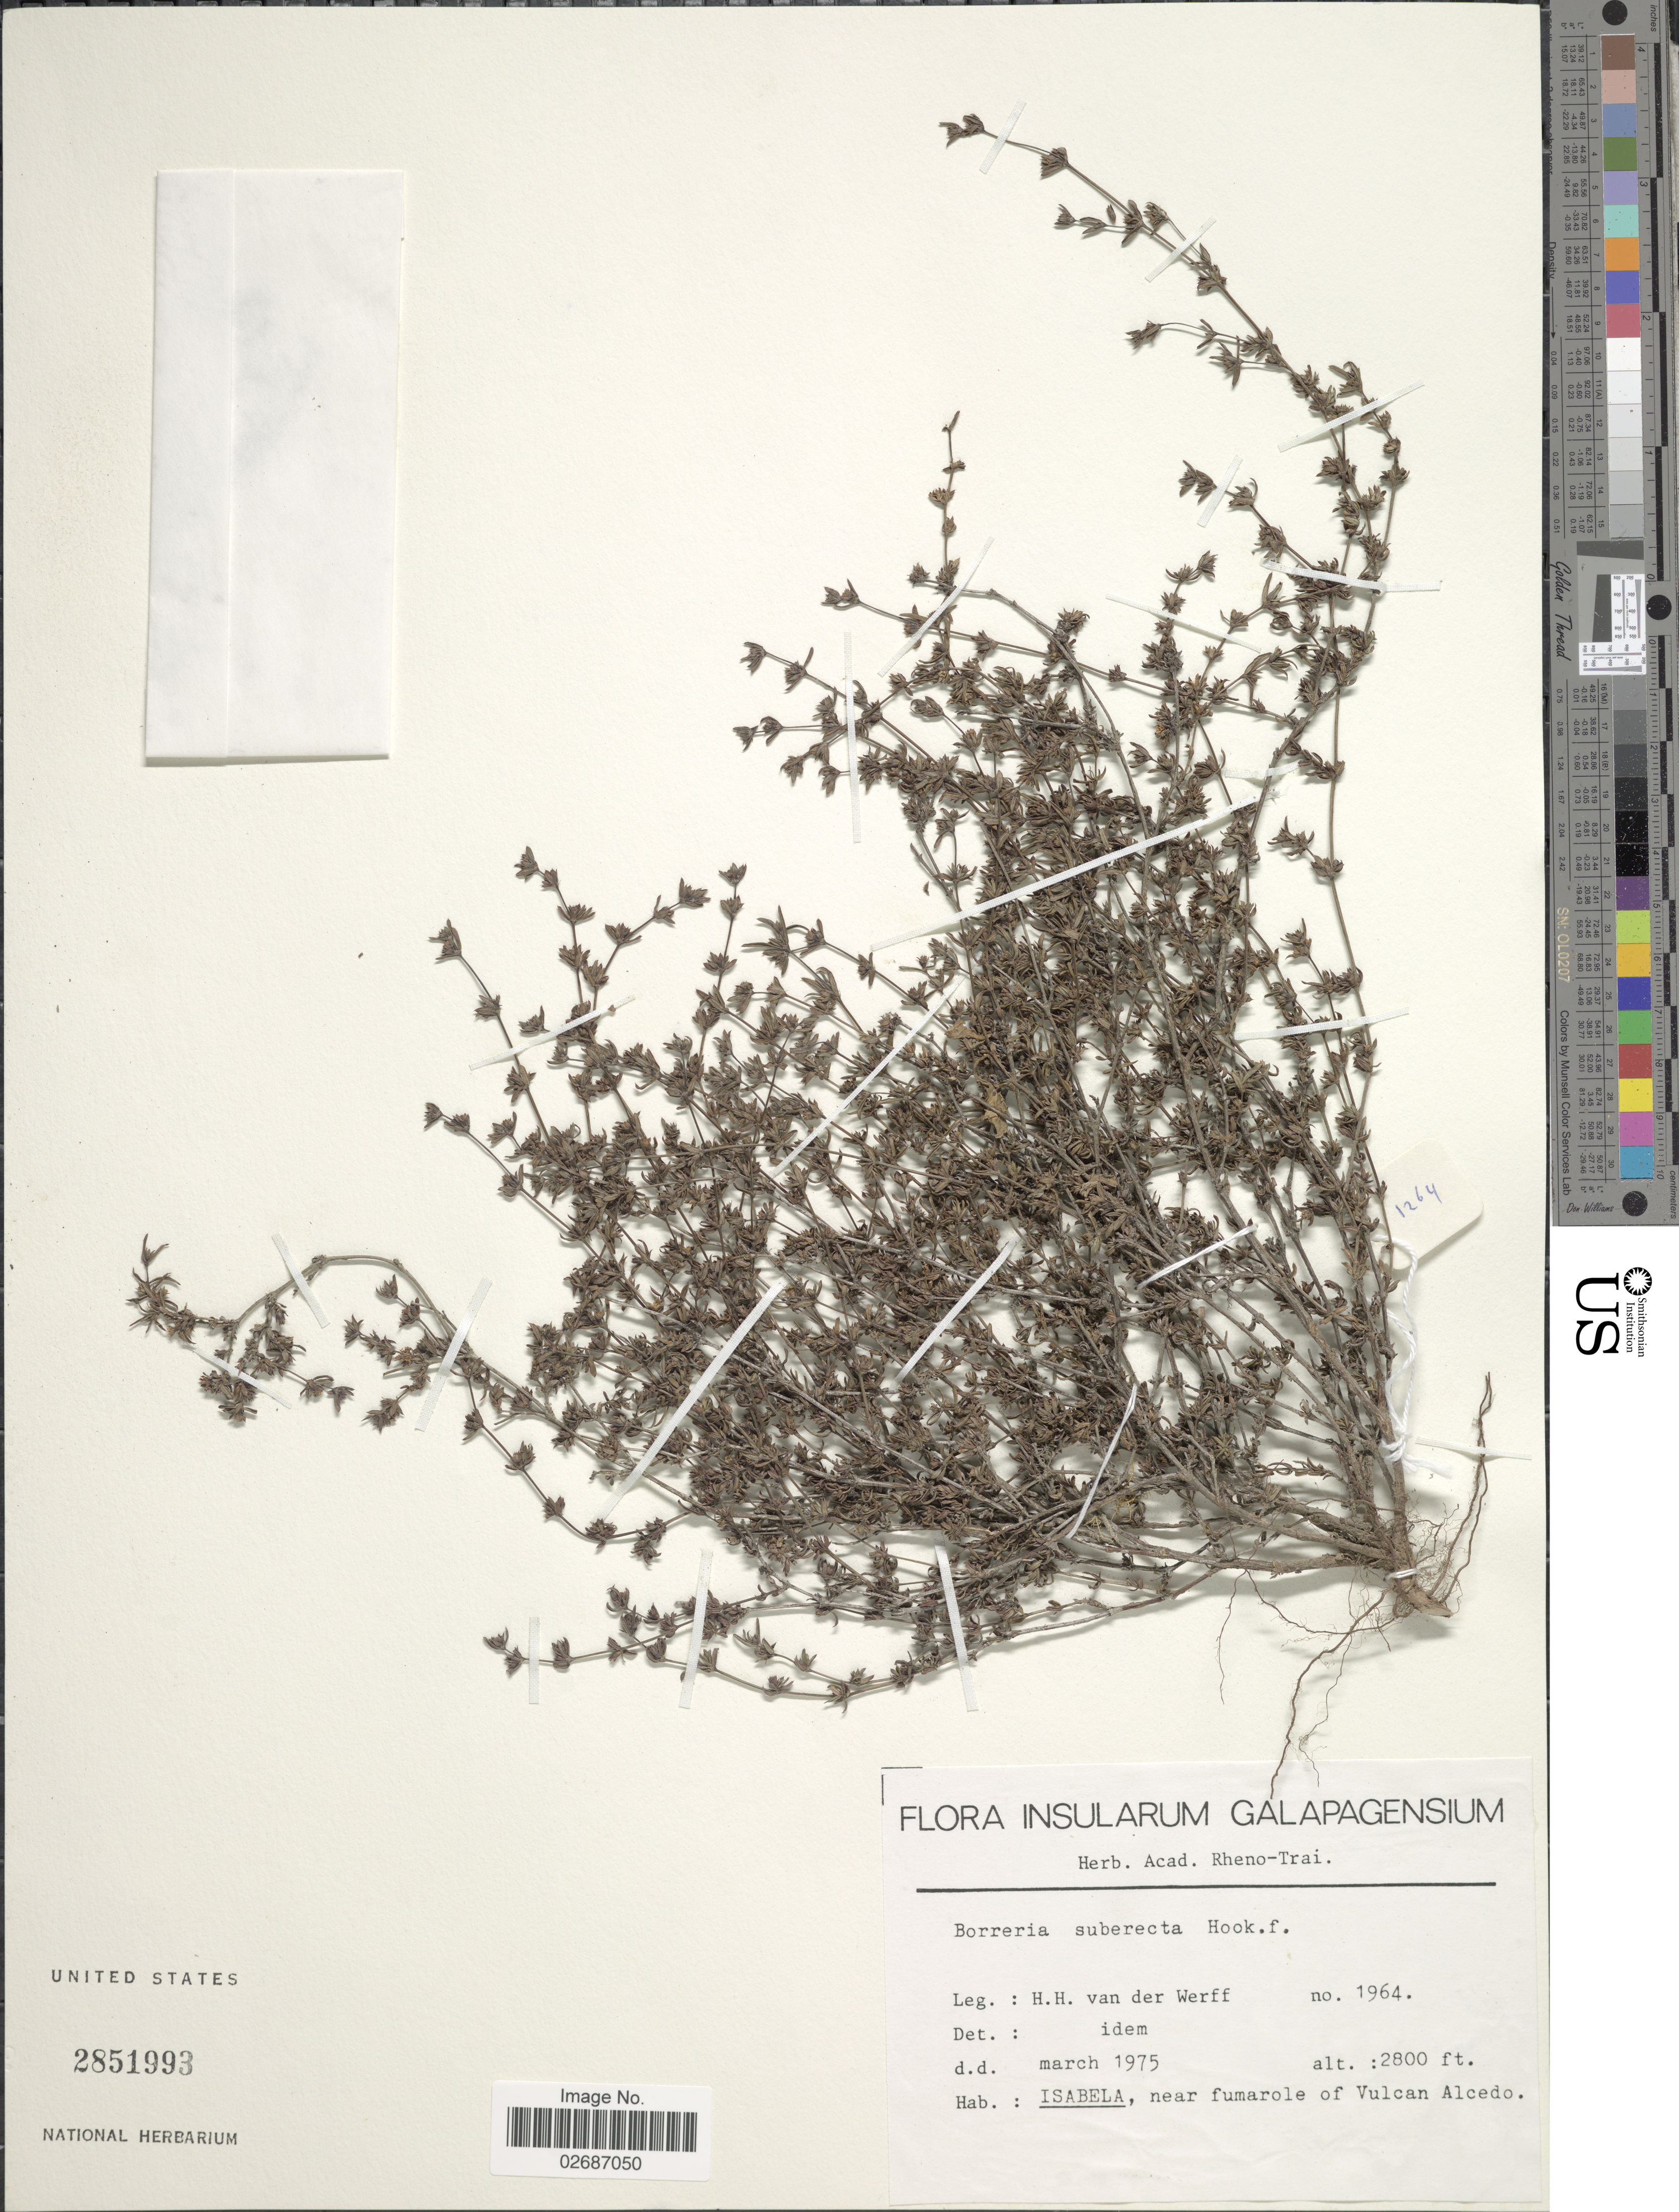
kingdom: Plantae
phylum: Tracheophyta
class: Magnoliopsida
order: Gentianales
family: Rubiaceae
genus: Borreria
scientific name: Borreria suberecta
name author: Hook. f.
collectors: H. van der Werff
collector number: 1964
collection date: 1975-03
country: Ecuador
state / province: Colón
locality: Insularum Galapagensium, Isabela, near fumarole of Volcan Alcedo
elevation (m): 853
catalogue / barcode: US 2851993